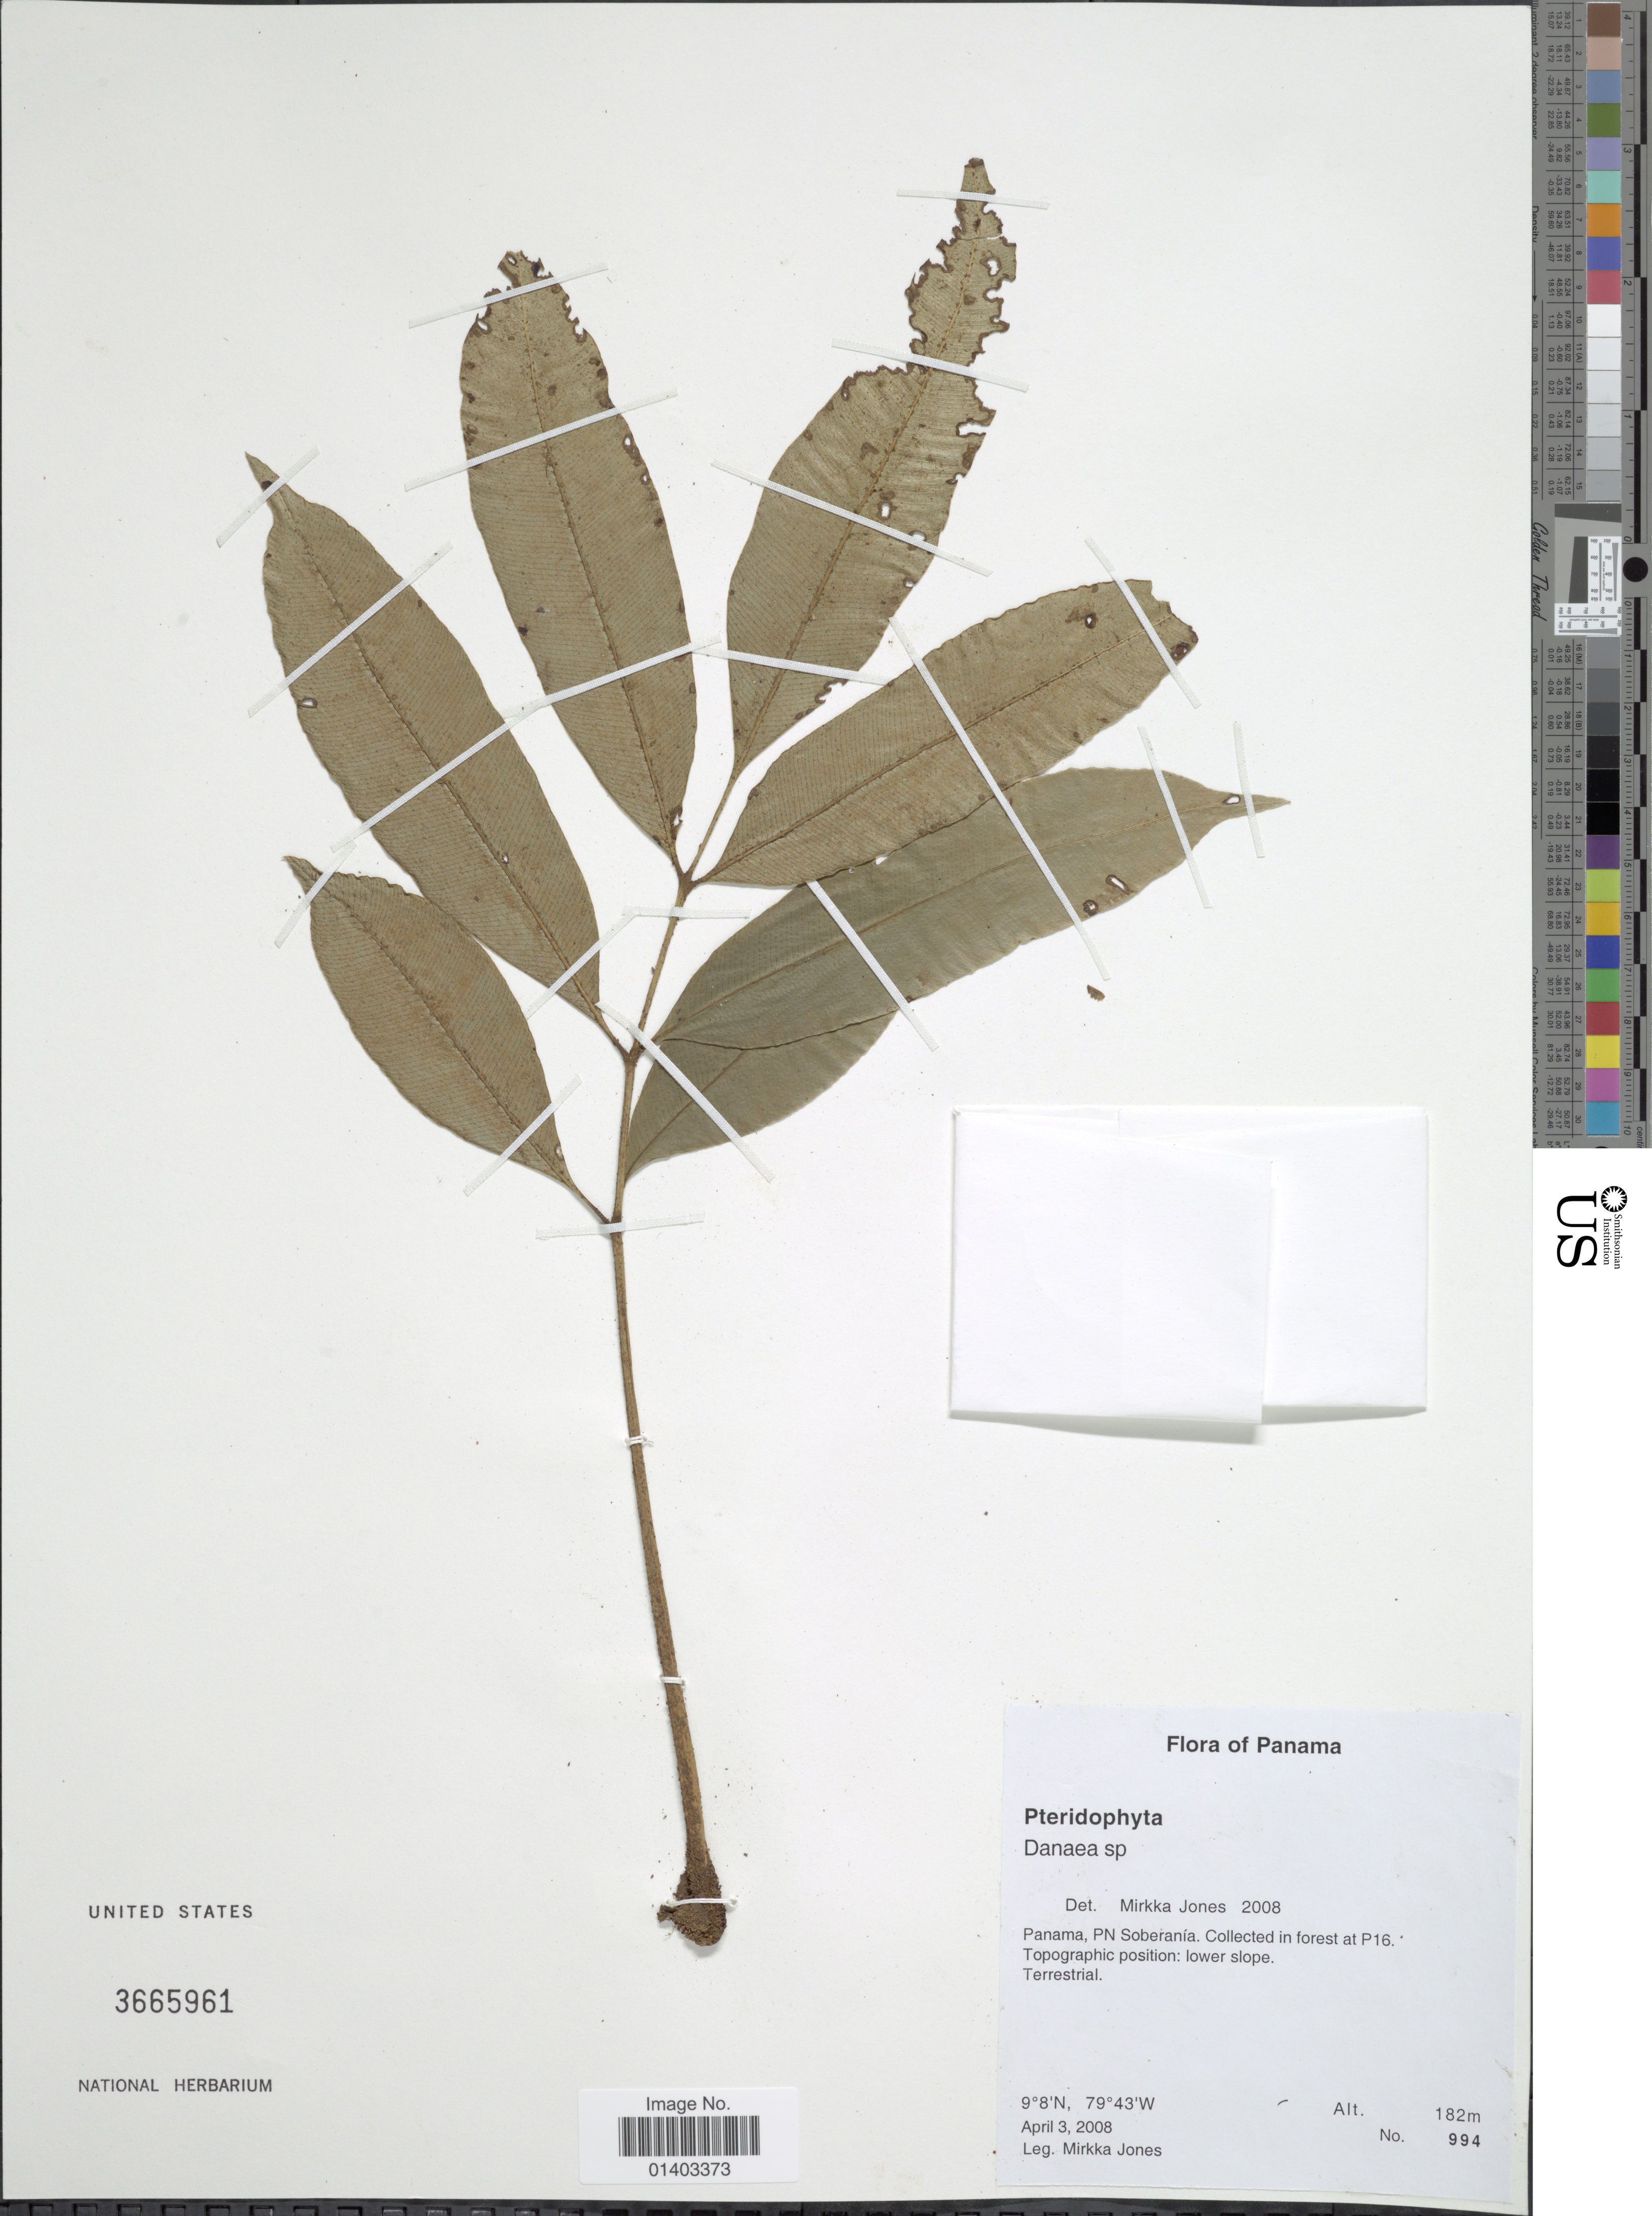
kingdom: Plantae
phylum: Tracheophyta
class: Polypodiopsida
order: Marattiales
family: Marattiaceae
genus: Danaea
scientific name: Danaea nodosa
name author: (L.) Sm.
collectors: M. Jones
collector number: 994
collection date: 2008-04-03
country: Panama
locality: PN Soberania. Collected in forest at P16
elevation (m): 182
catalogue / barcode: US 3665961